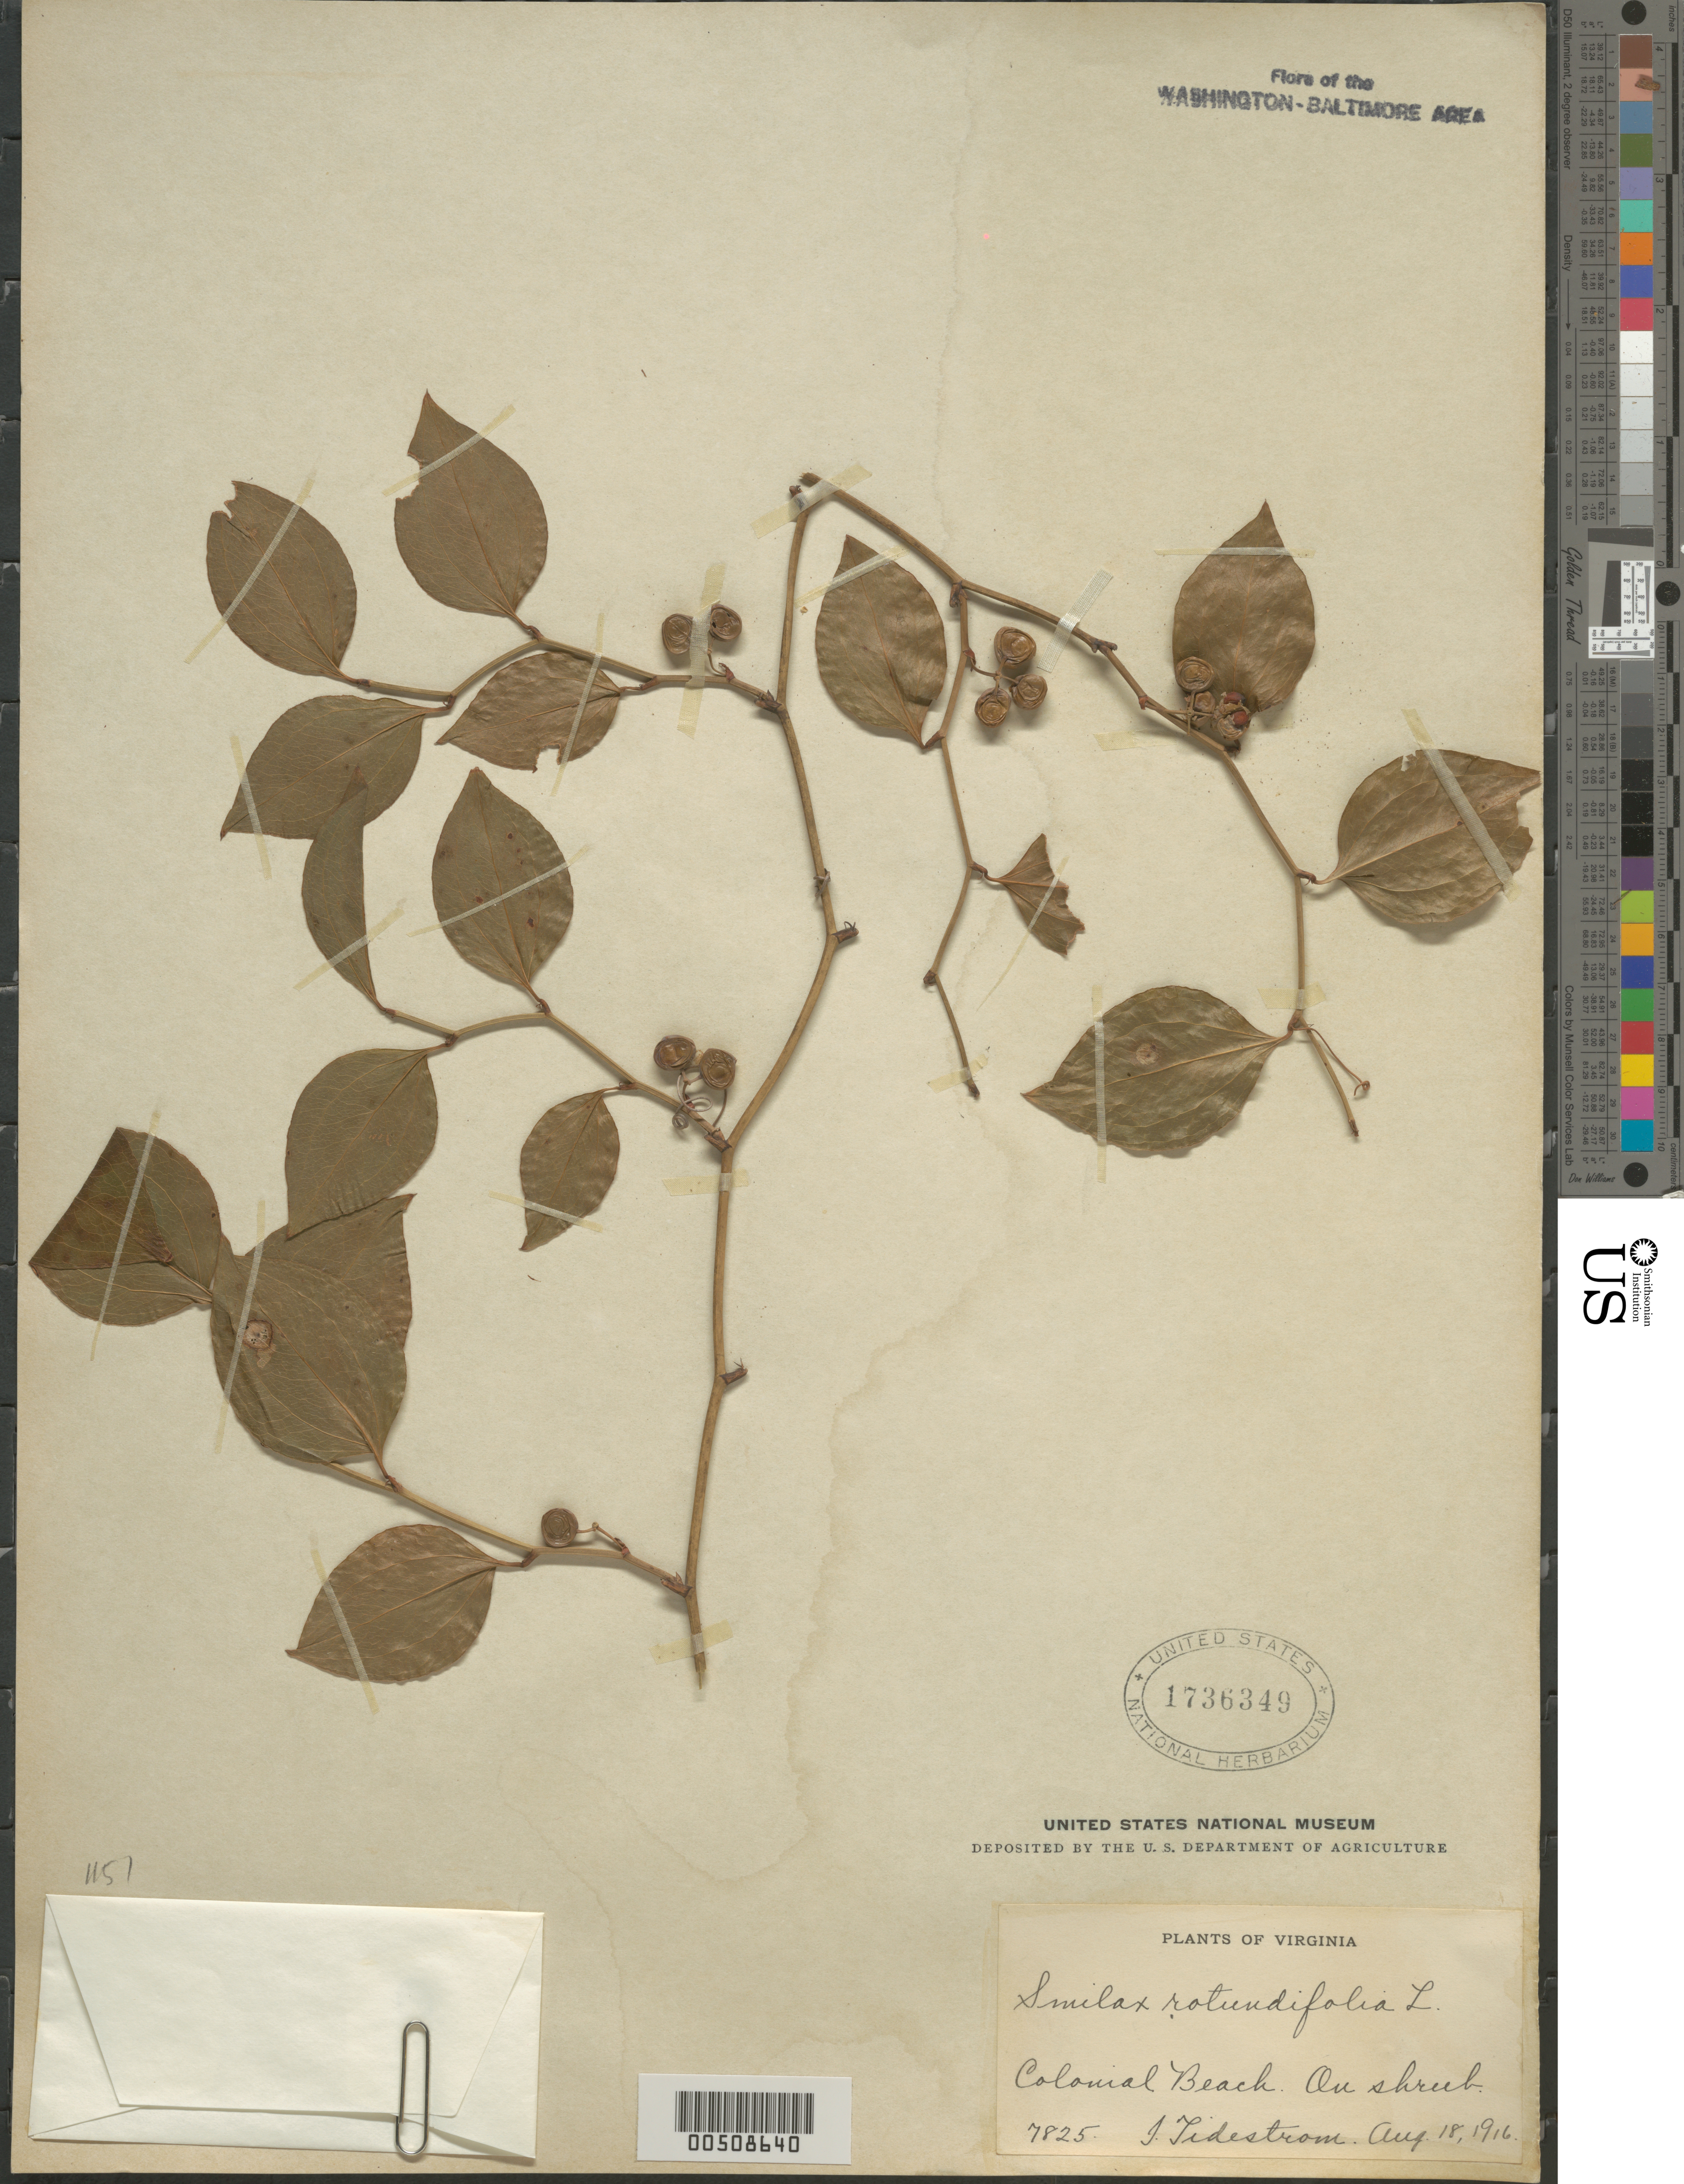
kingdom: Plantae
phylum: Tracheophyta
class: Liliopsida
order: Liliales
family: Smilacaceae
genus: Smilax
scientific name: Smilax rotundifolia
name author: L.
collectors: I. F. Tidestrom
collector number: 7825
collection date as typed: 18 Aug 1916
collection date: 1916-08-18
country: United States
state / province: Virginia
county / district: Westmoreland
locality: Colonial Beach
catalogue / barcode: US 1736349